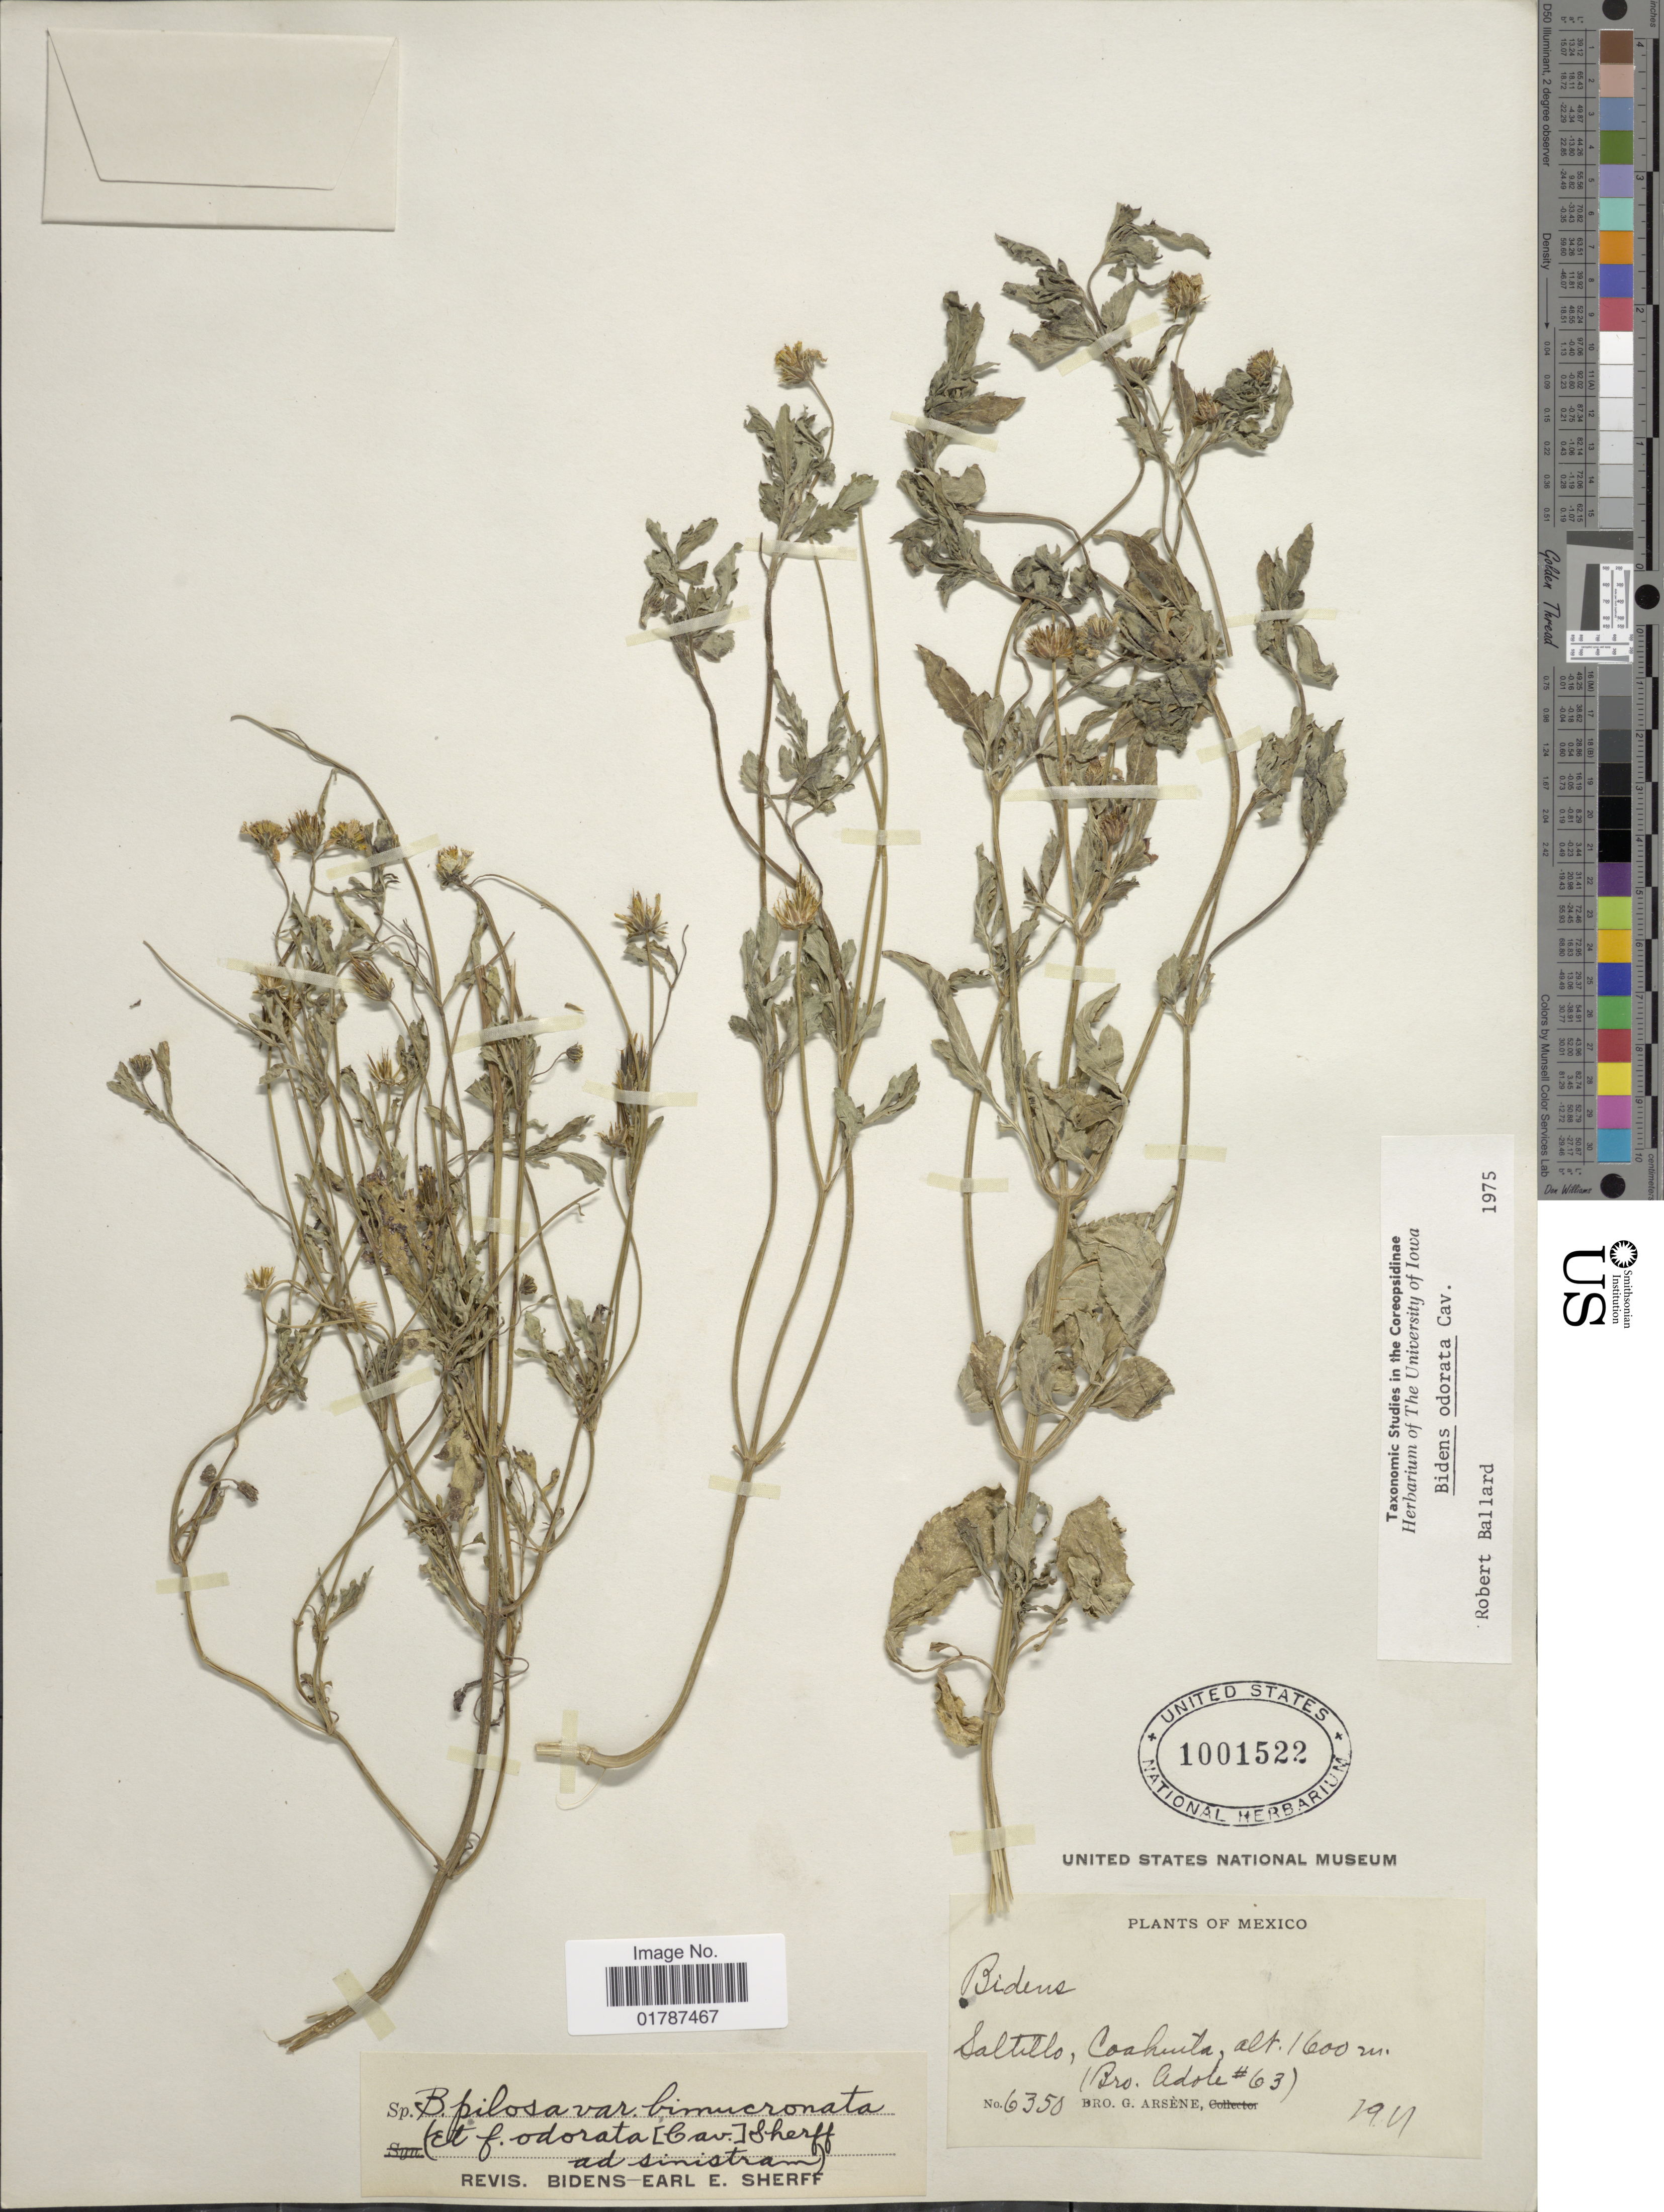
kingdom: Plantae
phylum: Tracheophyta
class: Magnoliopsida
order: Asterales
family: Asteraceae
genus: Bidens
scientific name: Bidens odorata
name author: Cav.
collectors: Bro. Adole & Bro. G. Arsène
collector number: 6350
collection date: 1911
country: Mexico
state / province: Coahuila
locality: Saltillo, Coahuila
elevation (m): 1600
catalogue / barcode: US 1001522